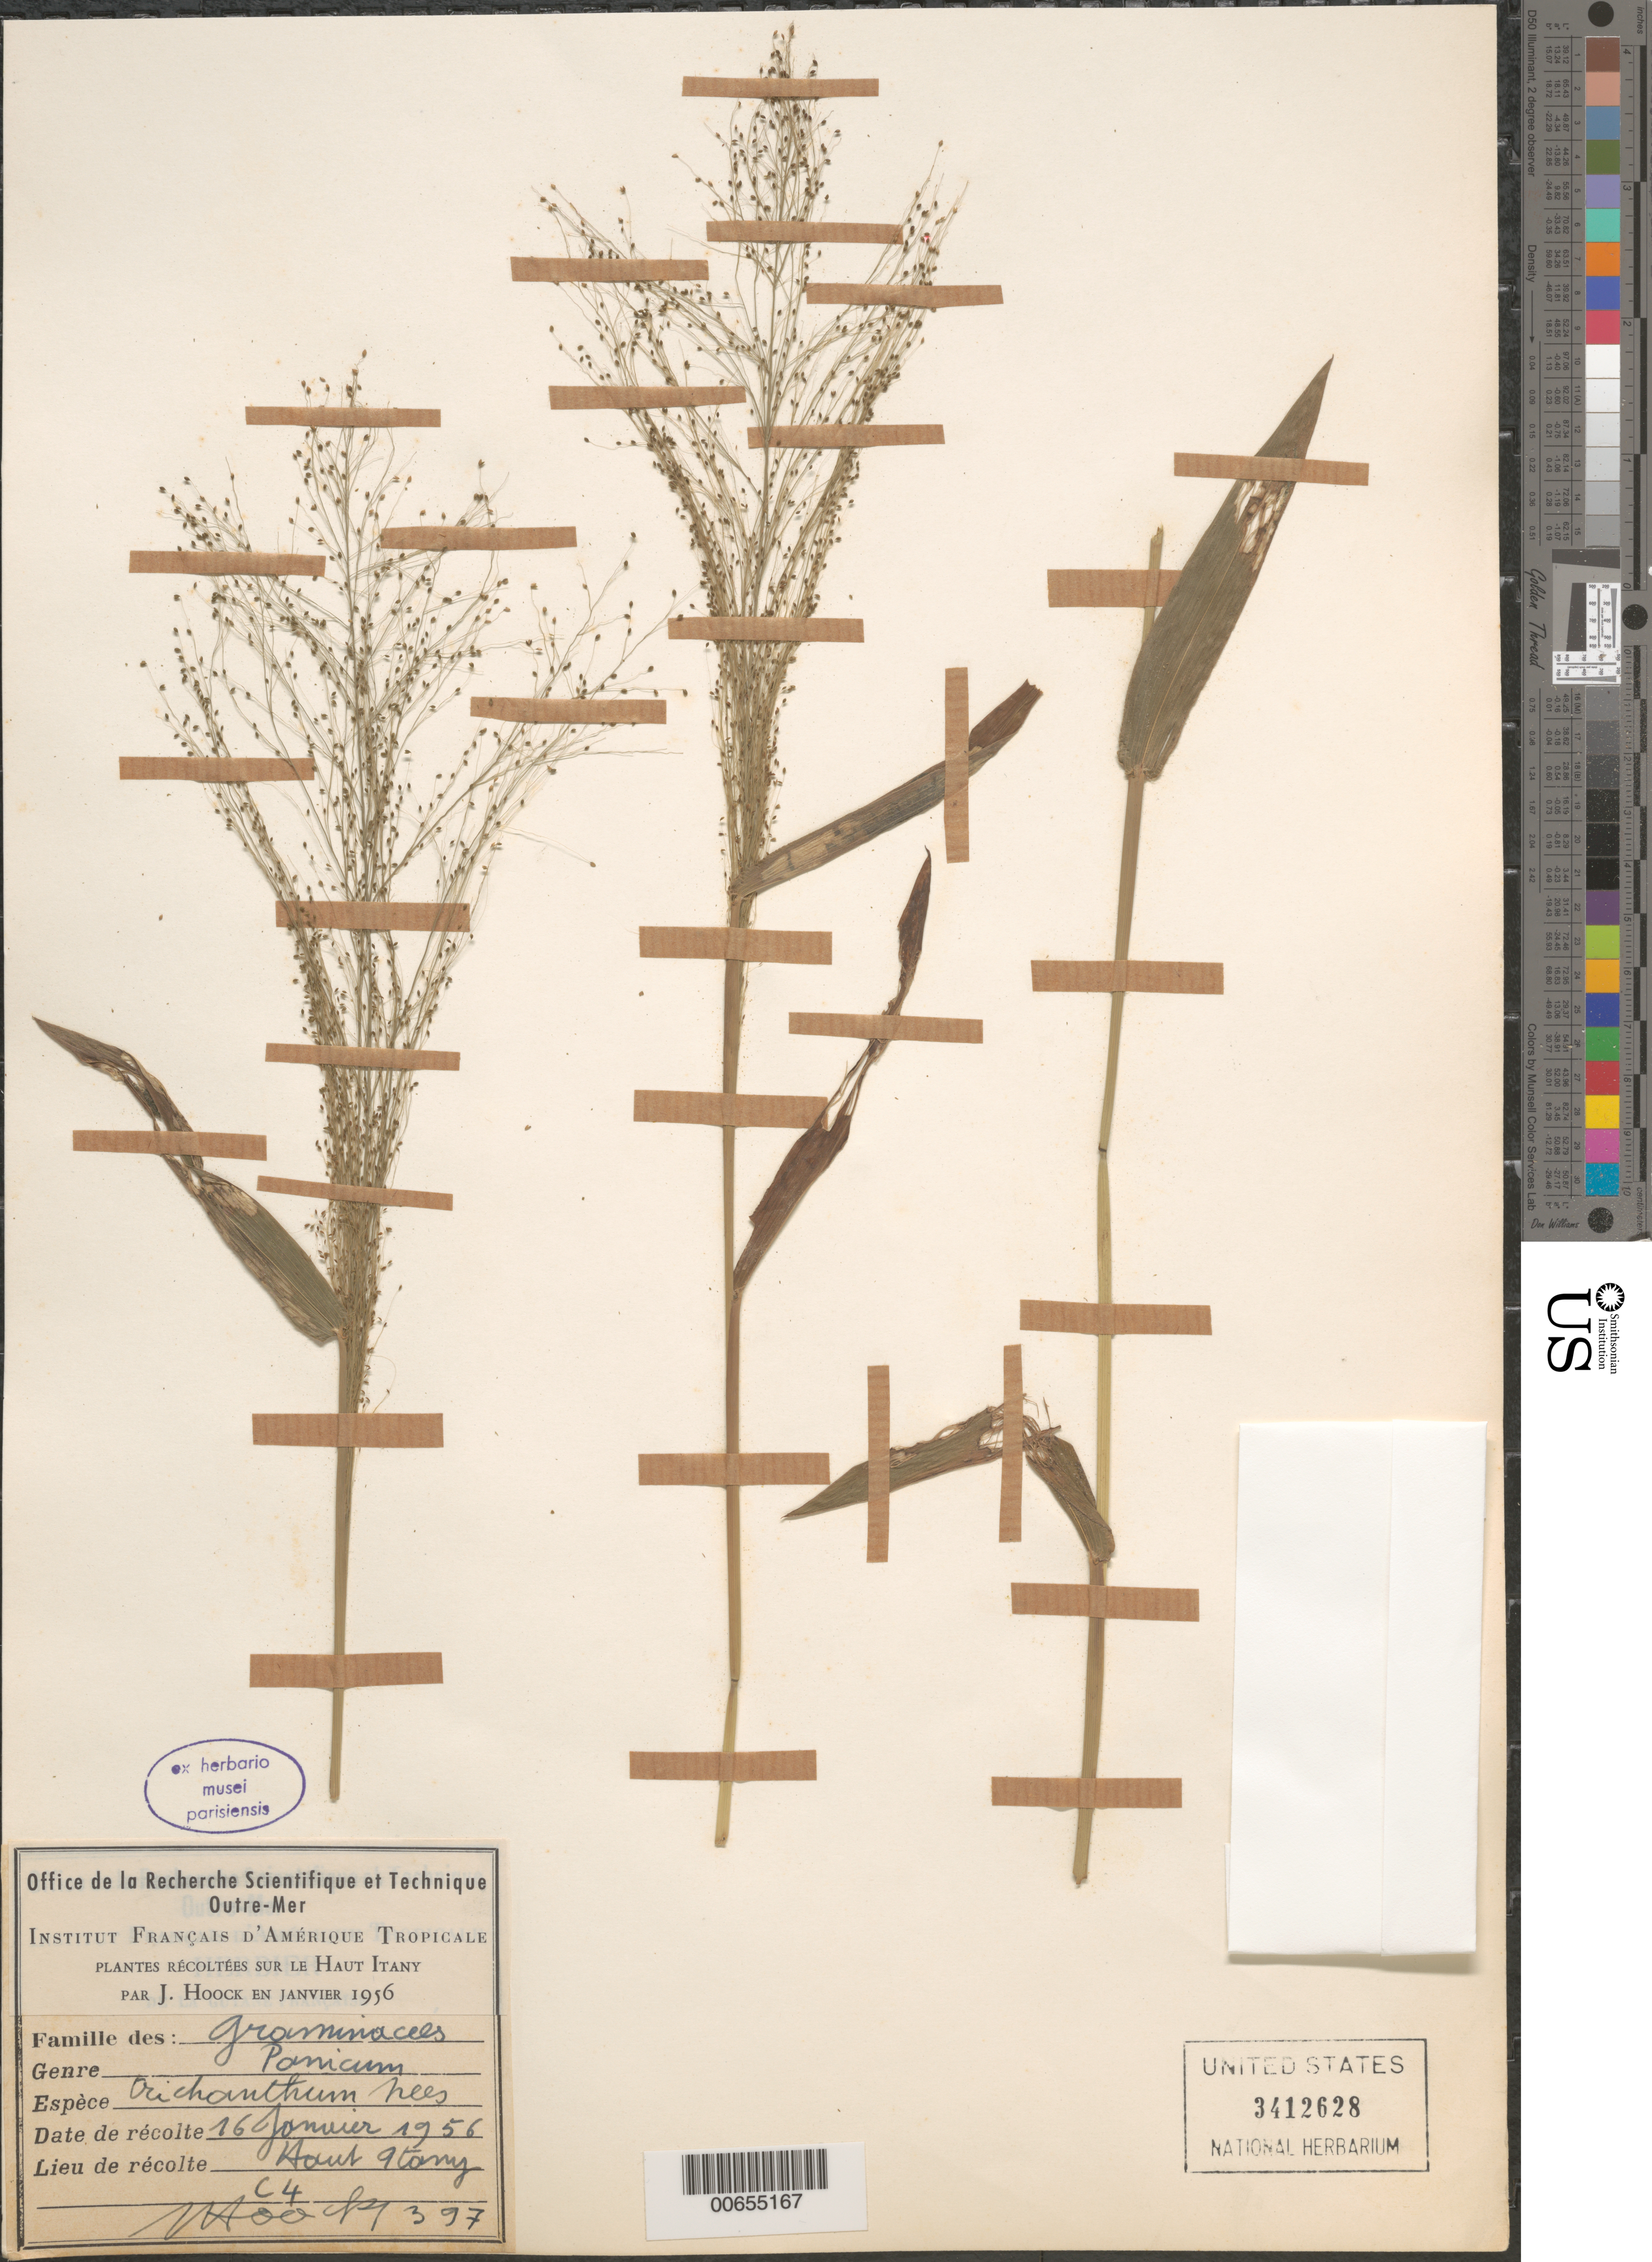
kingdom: Plantae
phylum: Tracheophyta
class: Liliopsida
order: Poales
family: Poaceae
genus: Panicum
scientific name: Panicum trichanthum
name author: Nees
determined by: Judziewicz, E. J.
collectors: J. Hoock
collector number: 397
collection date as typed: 16-Jan-56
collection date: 1956-01-16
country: French Guiana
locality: Haut Litany, C4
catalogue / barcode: US 3412628